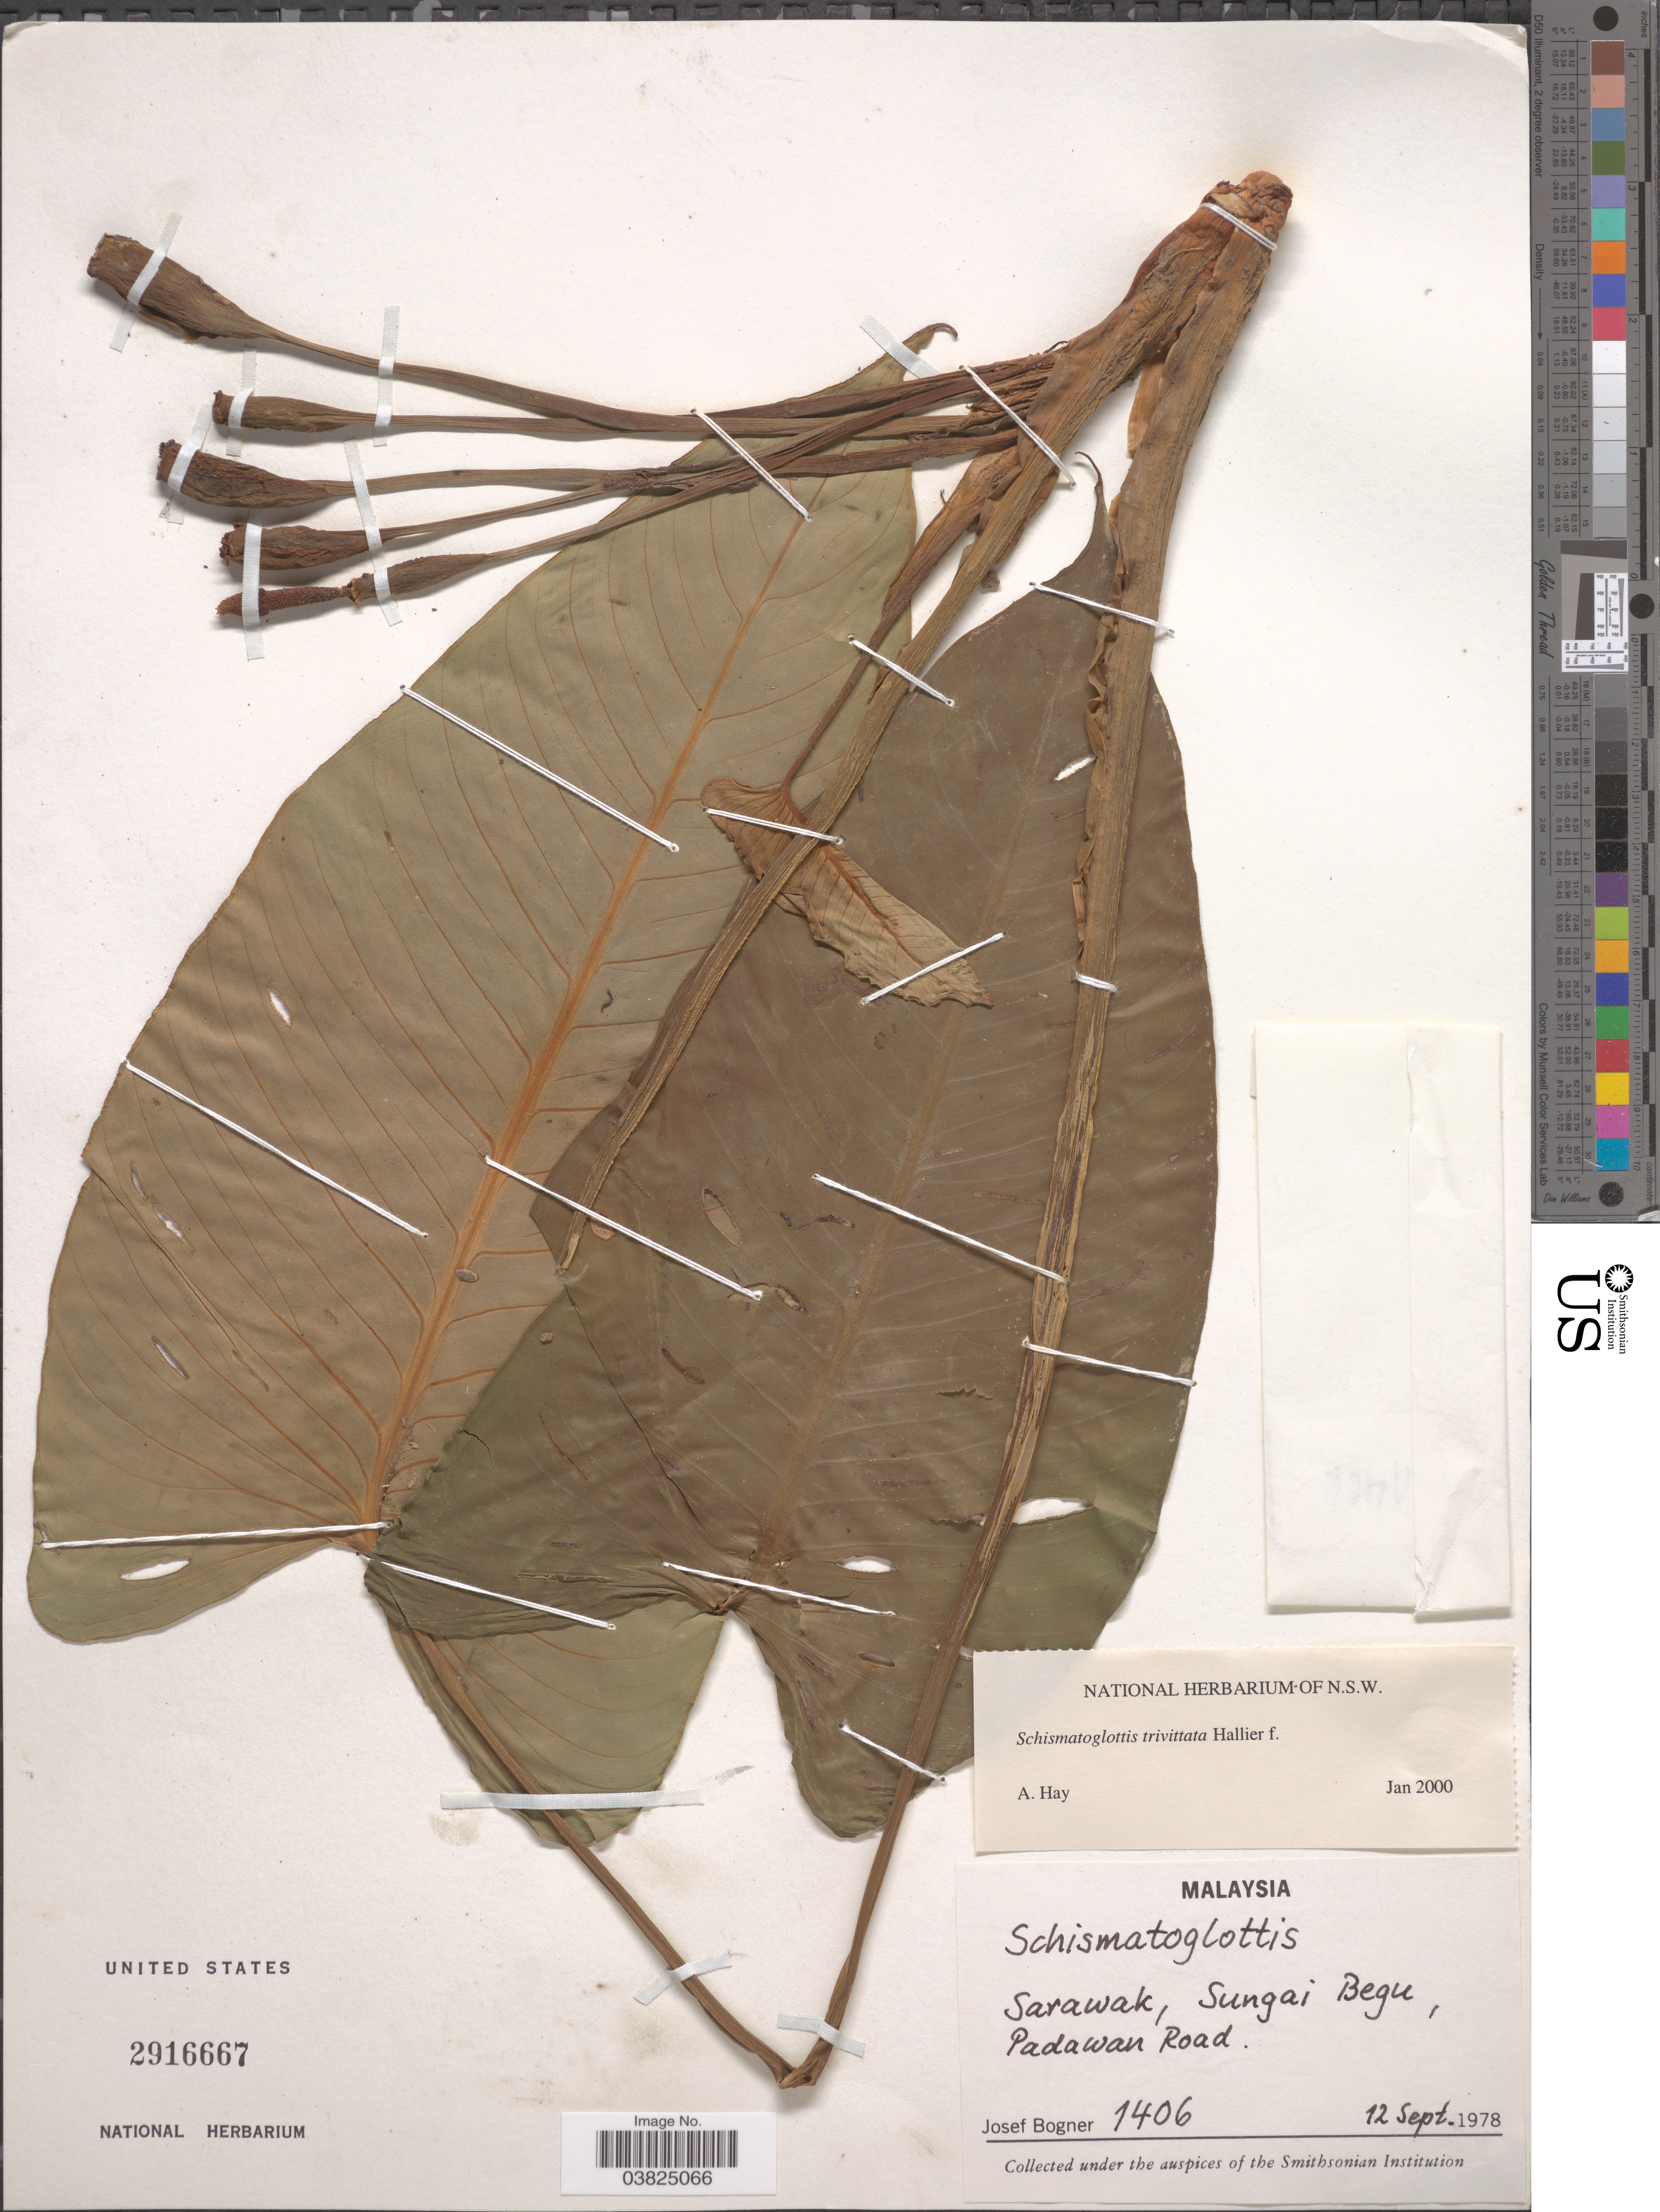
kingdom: Plantae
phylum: Tracheophyta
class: Liliopsida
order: Alismatales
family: Araceae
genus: Schismatoglottis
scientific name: Schismatoglottis trivittata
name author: Hallier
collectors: J. Bogner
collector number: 1406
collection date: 1978-09-12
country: Malaysia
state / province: Sarawak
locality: Sungai Begu, Padawan Road.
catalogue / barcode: US 2916667